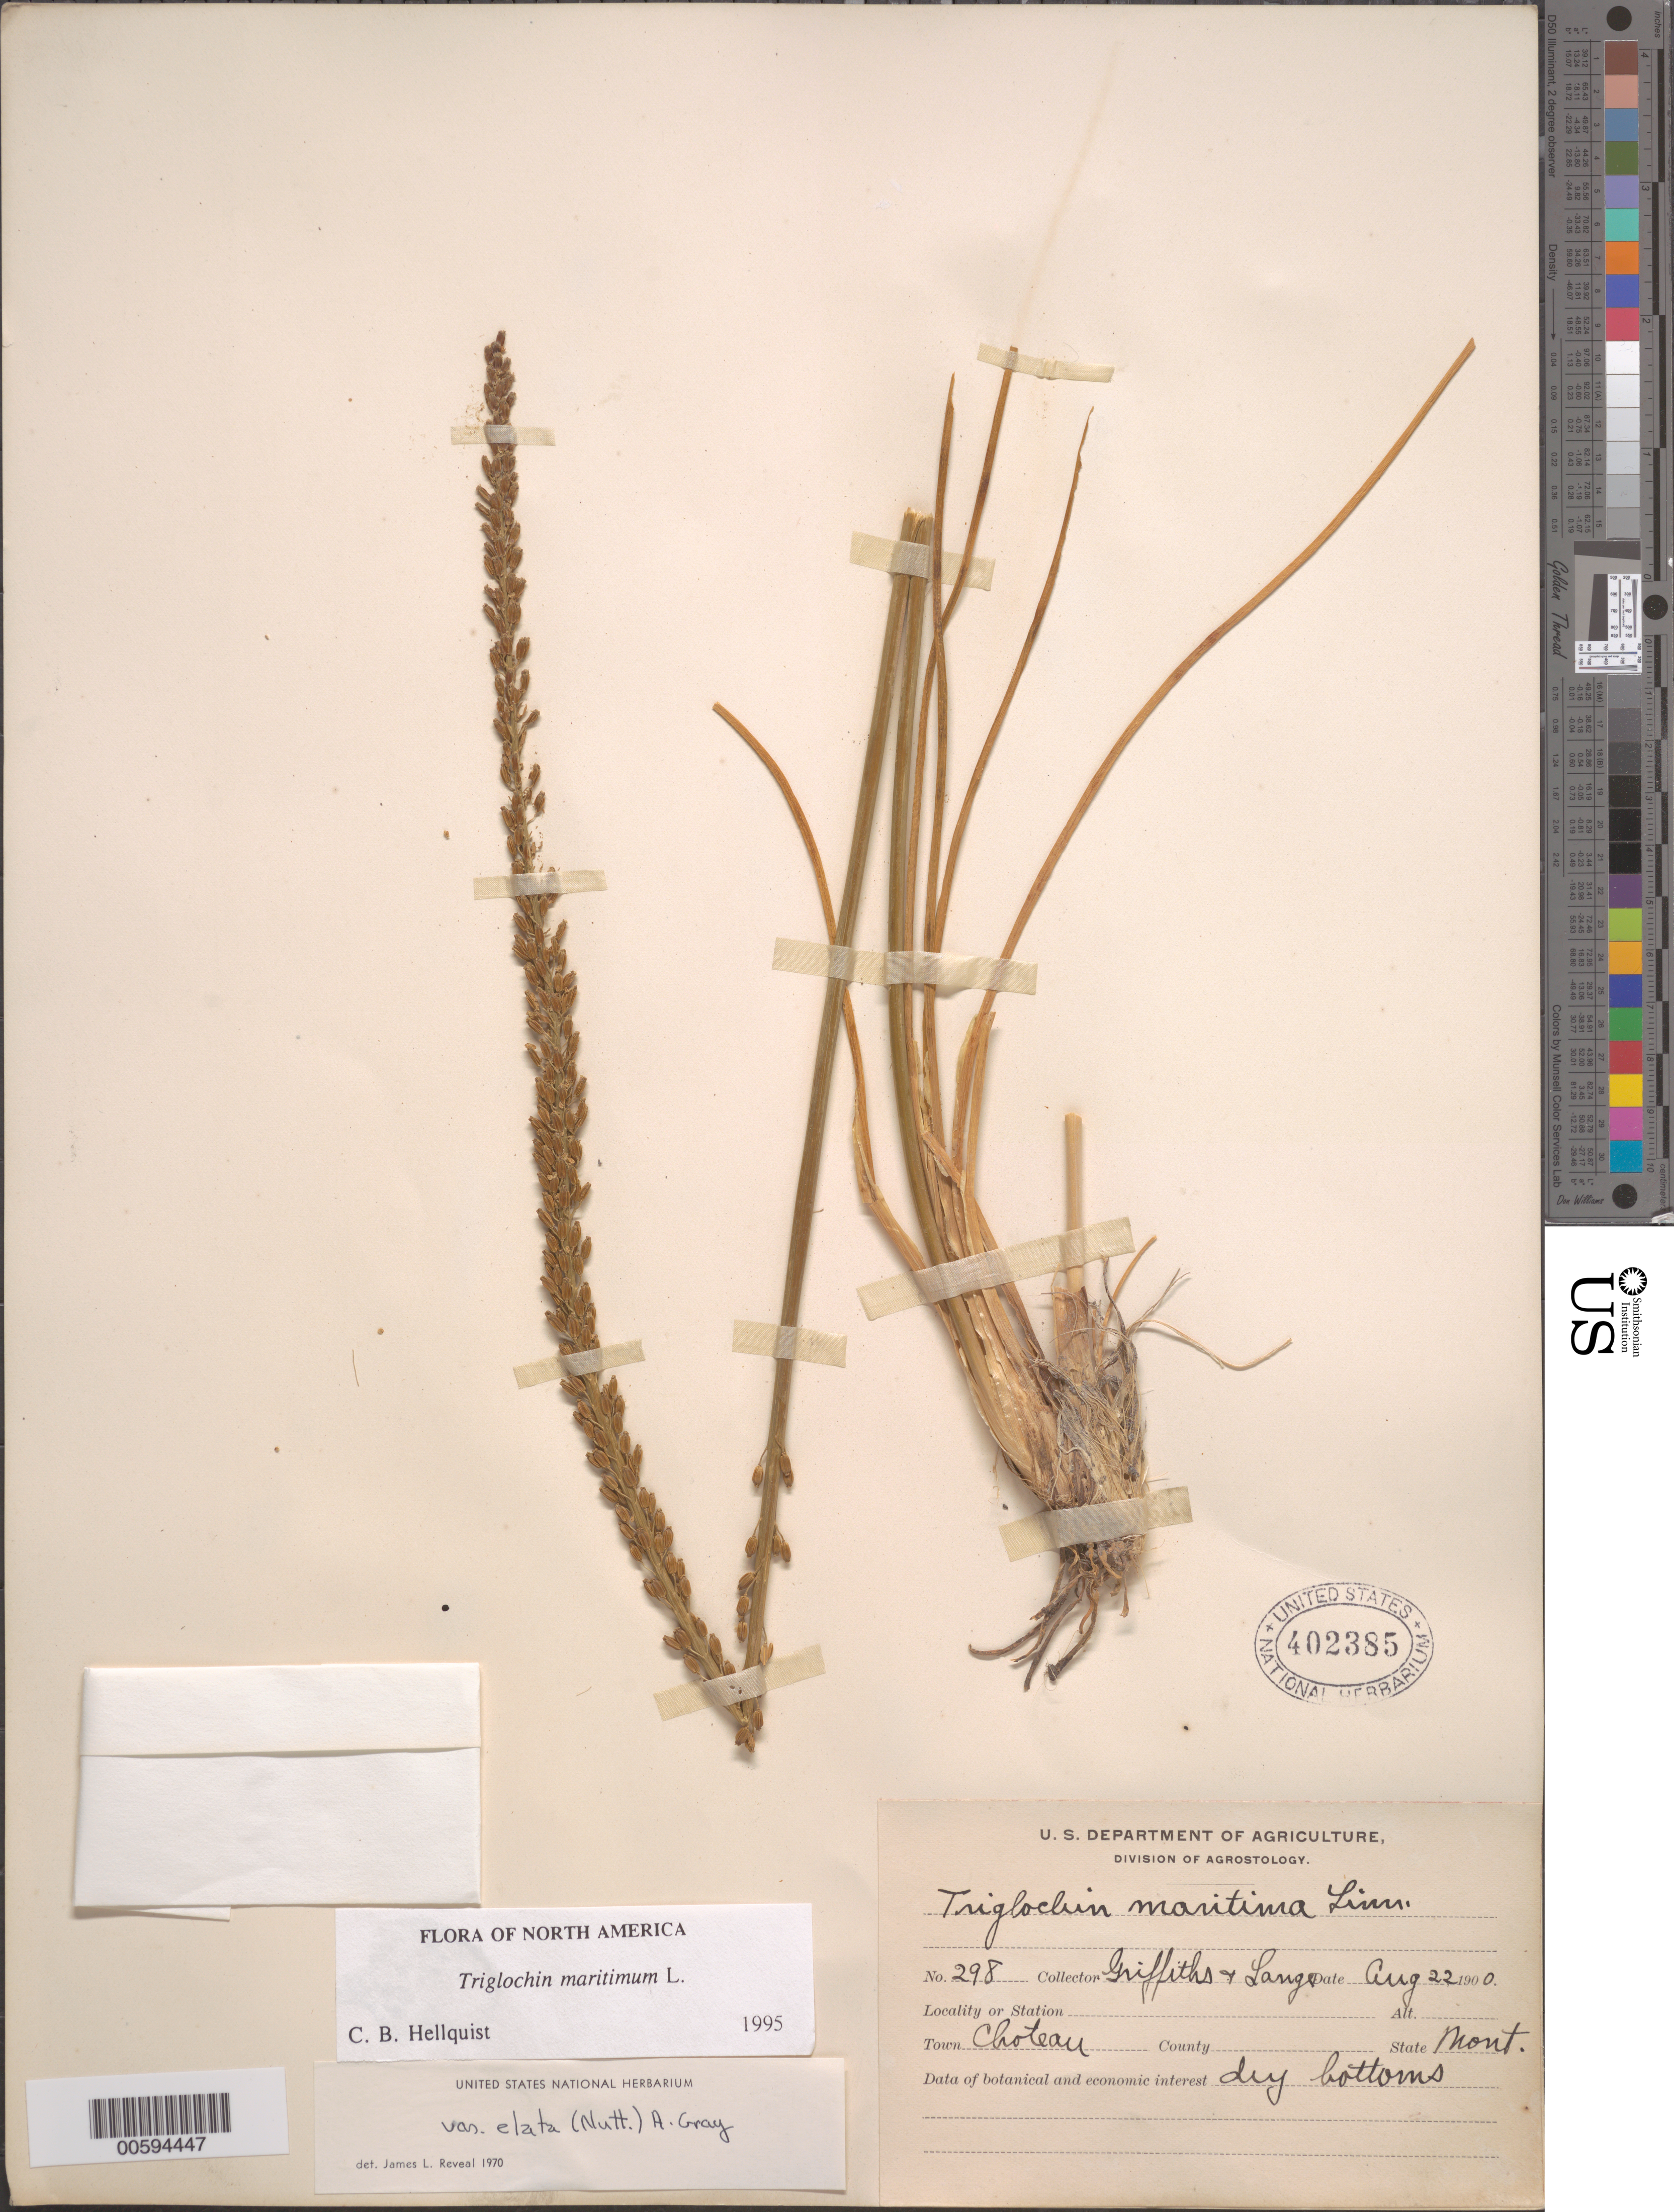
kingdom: Plantae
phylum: Tracheophyta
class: Liliopsida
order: Alismatales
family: Juncaginaceae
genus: Triglochin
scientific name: Triglochin maritima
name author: L.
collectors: -- Griffiths & -- Lange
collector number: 298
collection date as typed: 22 Aug 1900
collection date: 1900-08-22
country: United States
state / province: Montana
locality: Chateau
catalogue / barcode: US 402385